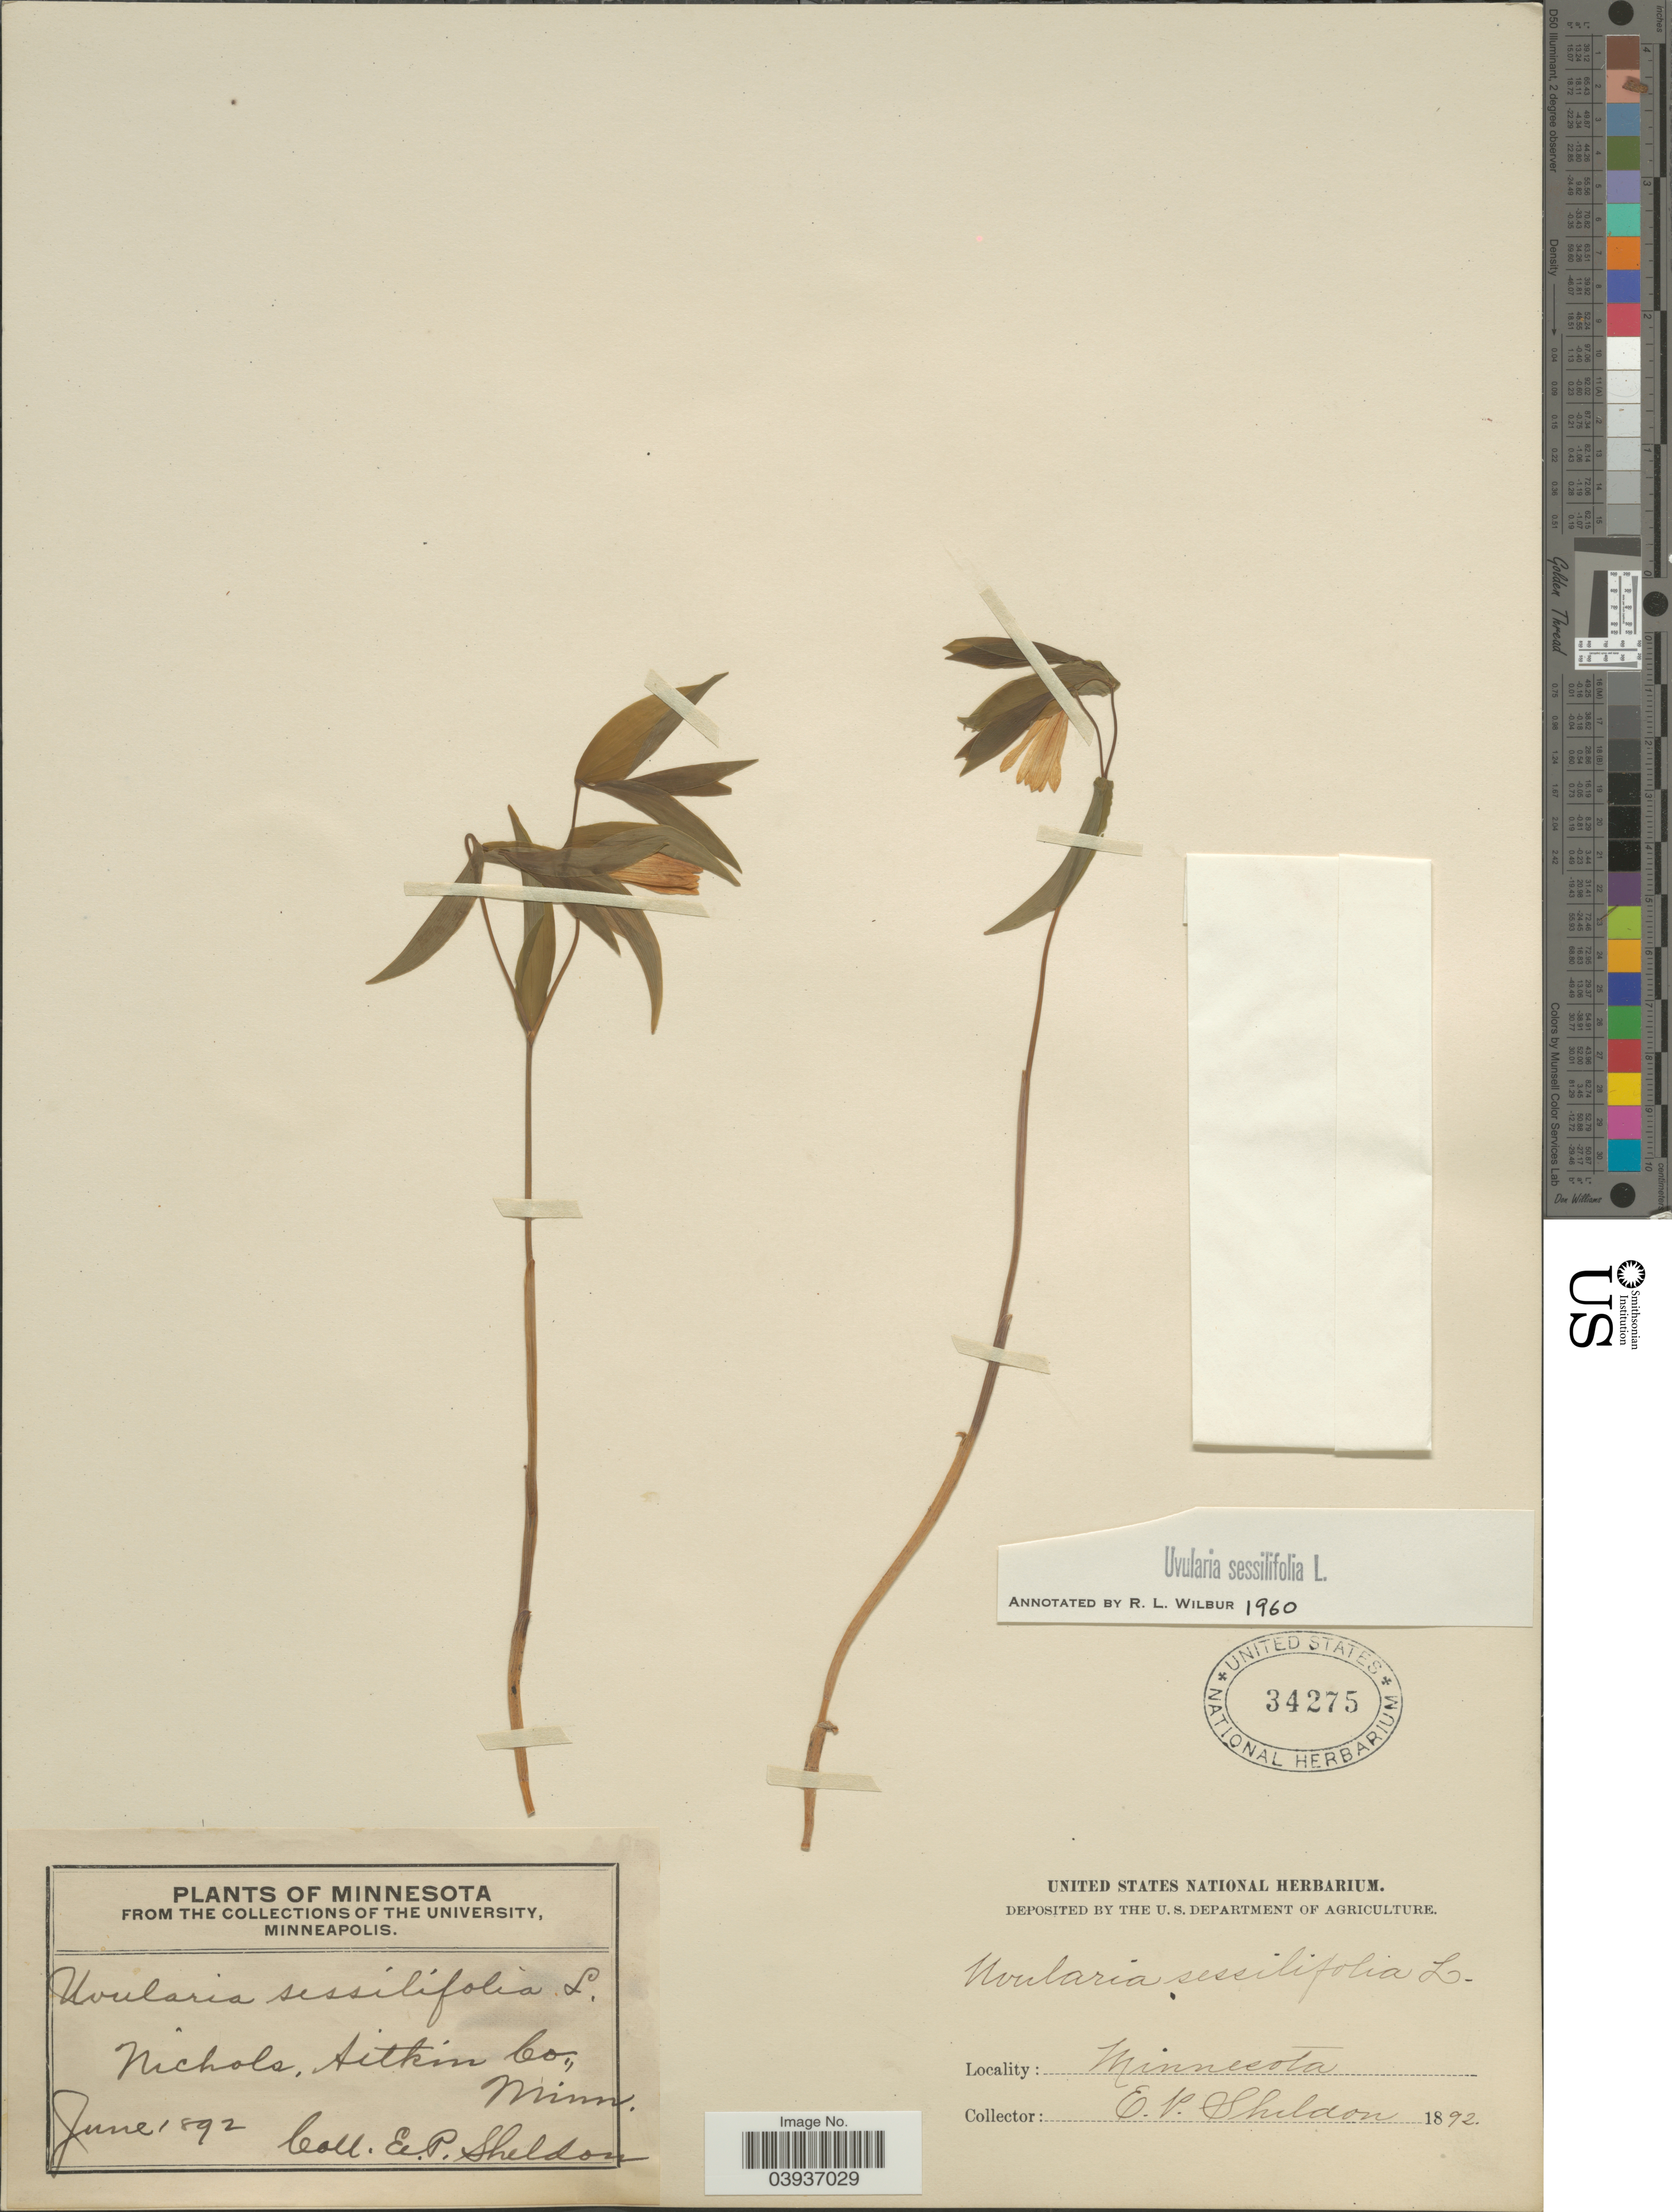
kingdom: Plantae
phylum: Tracheophyta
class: Liliopsida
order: Liliales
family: Colchicaceae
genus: Uvularia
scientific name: Uvularia sessilifolia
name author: L.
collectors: E. P. Sheldon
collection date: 1892-06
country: United States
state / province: Minnesota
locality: Nichols, Aitkin Co.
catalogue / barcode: US 34275